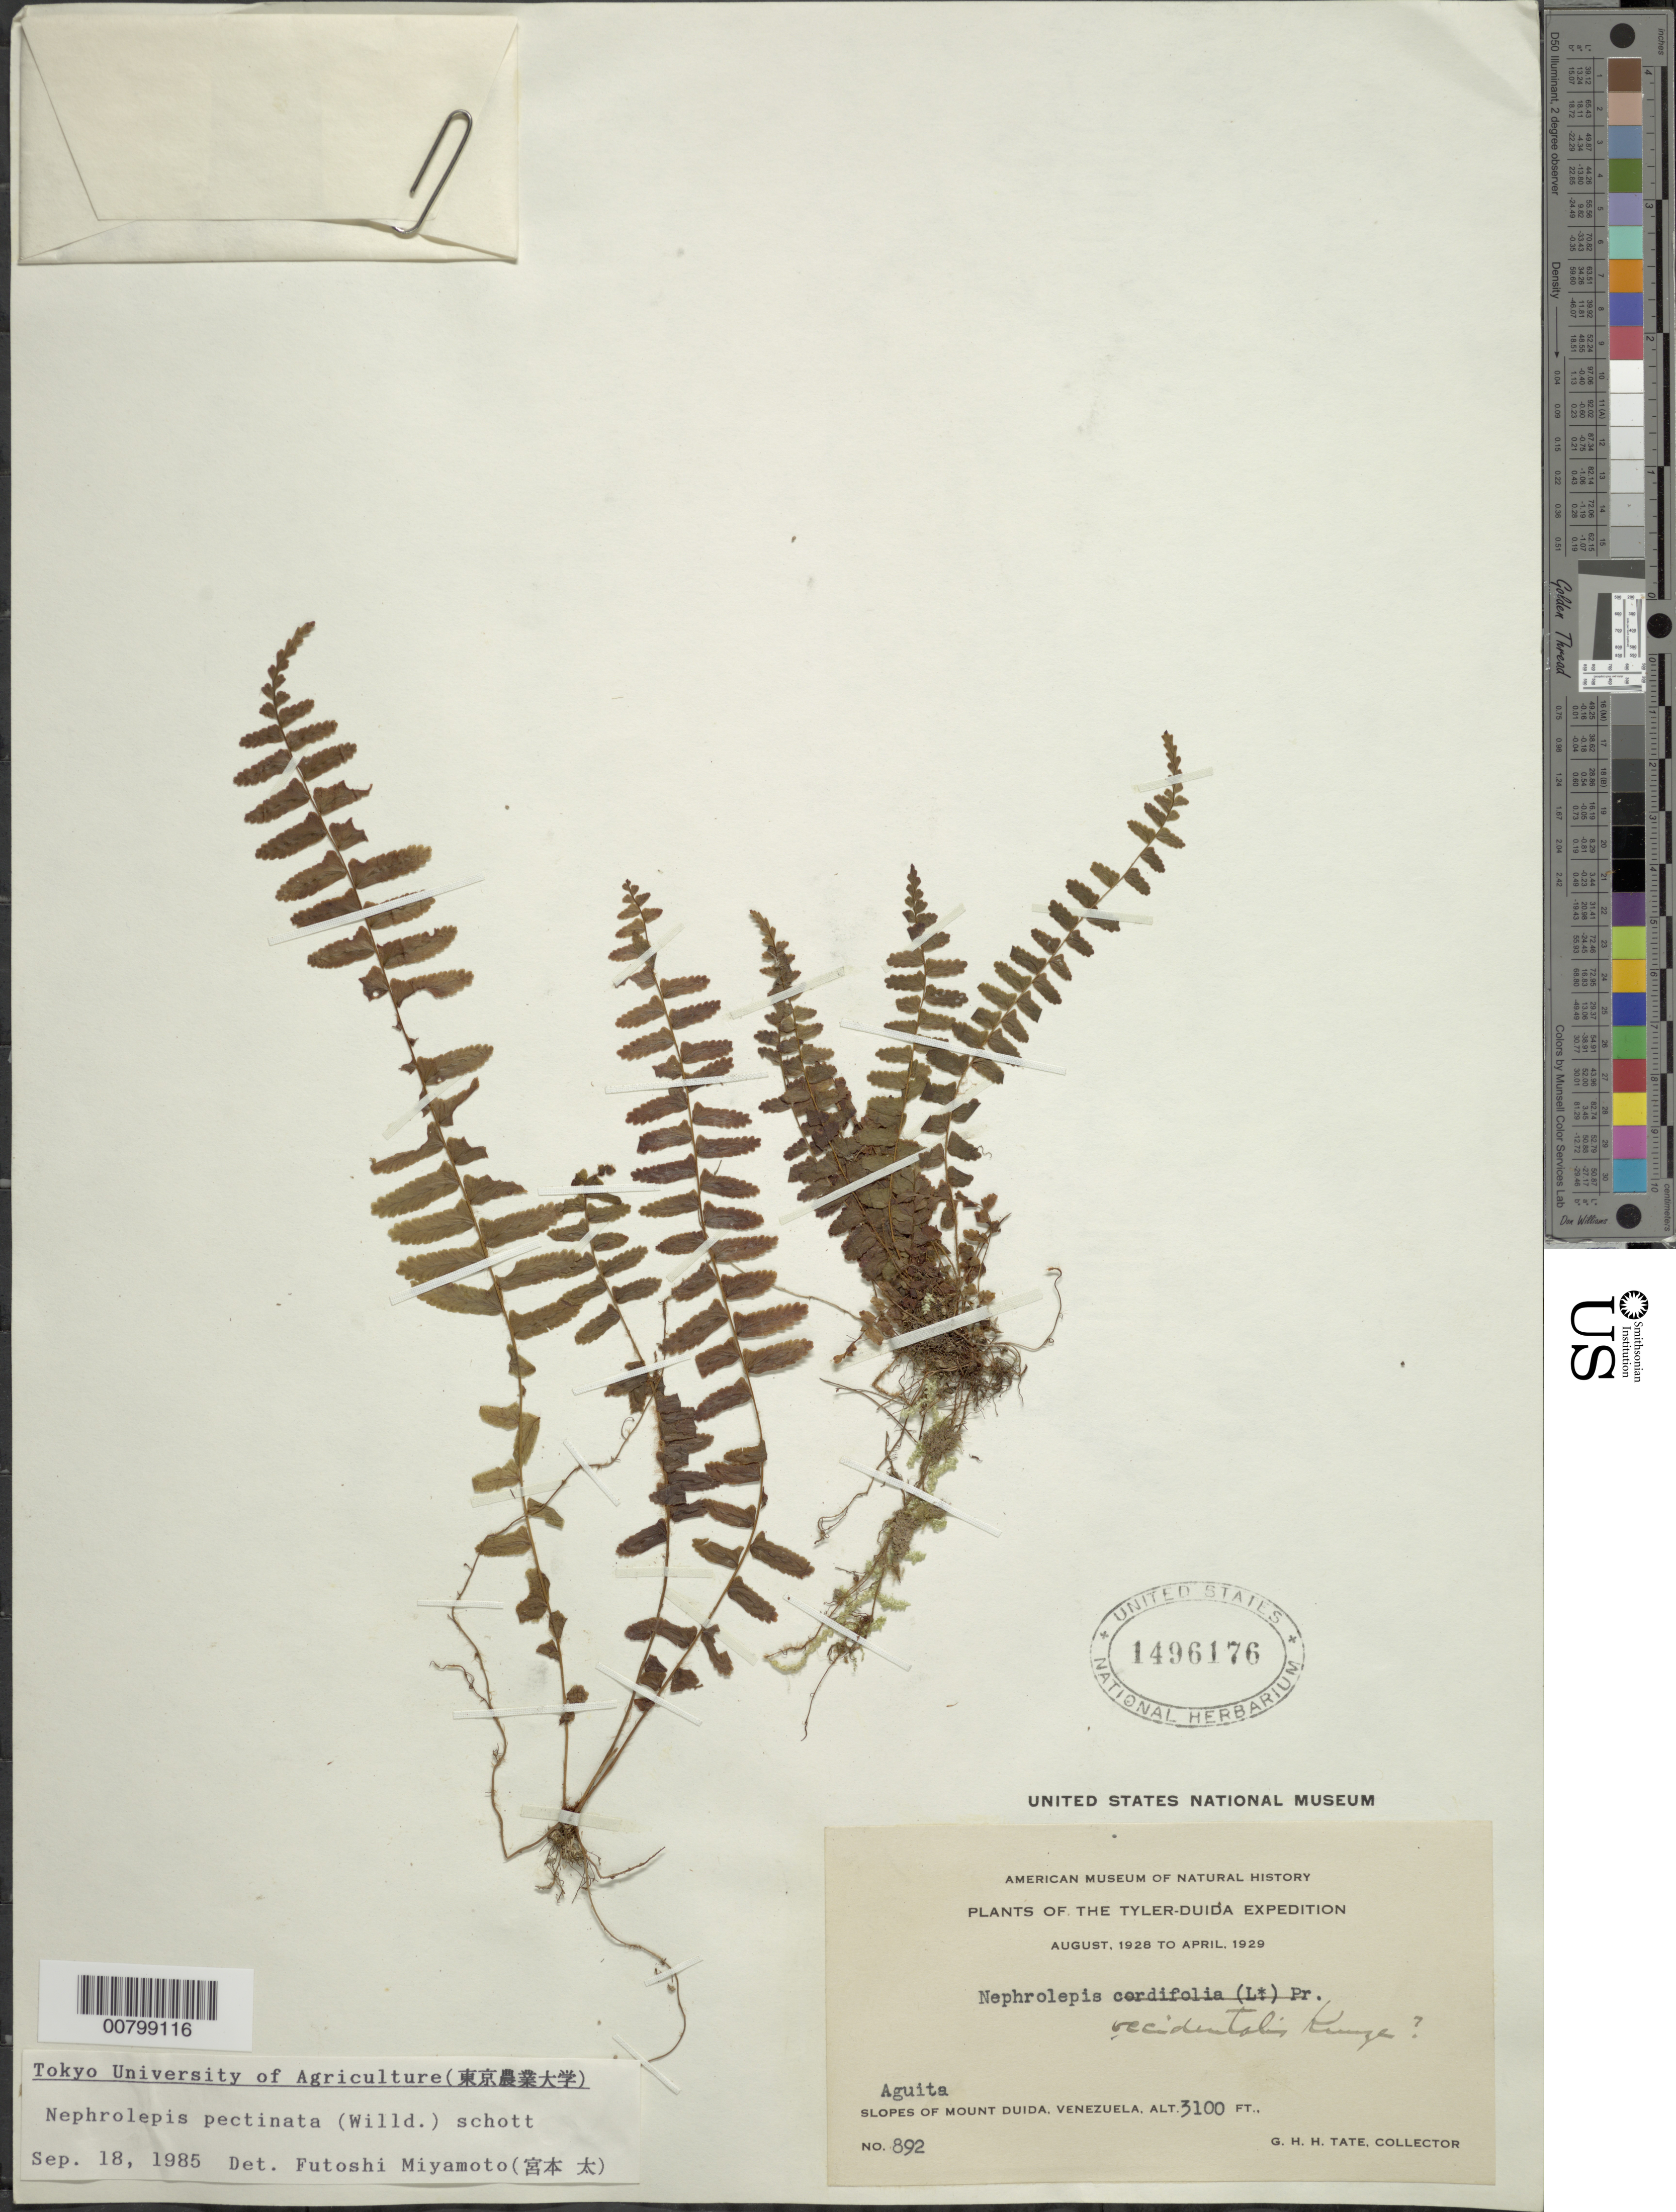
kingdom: Plantae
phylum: Tracheophyta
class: Polypodiopsida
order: Polypodiales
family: Nephrolepidaceae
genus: Nephrolepis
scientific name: Nephrolepis pectinata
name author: (Willd.) Schott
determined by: Miyamoto, Futoshi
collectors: G. H. H.Tate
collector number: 892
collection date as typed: Aug-28 to Apr-29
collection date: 1928-08/1929-04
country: Venezuela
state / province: Amazonas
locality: Aquita, slopes of Mt. Duida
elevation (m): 945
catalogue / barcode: US 1496176